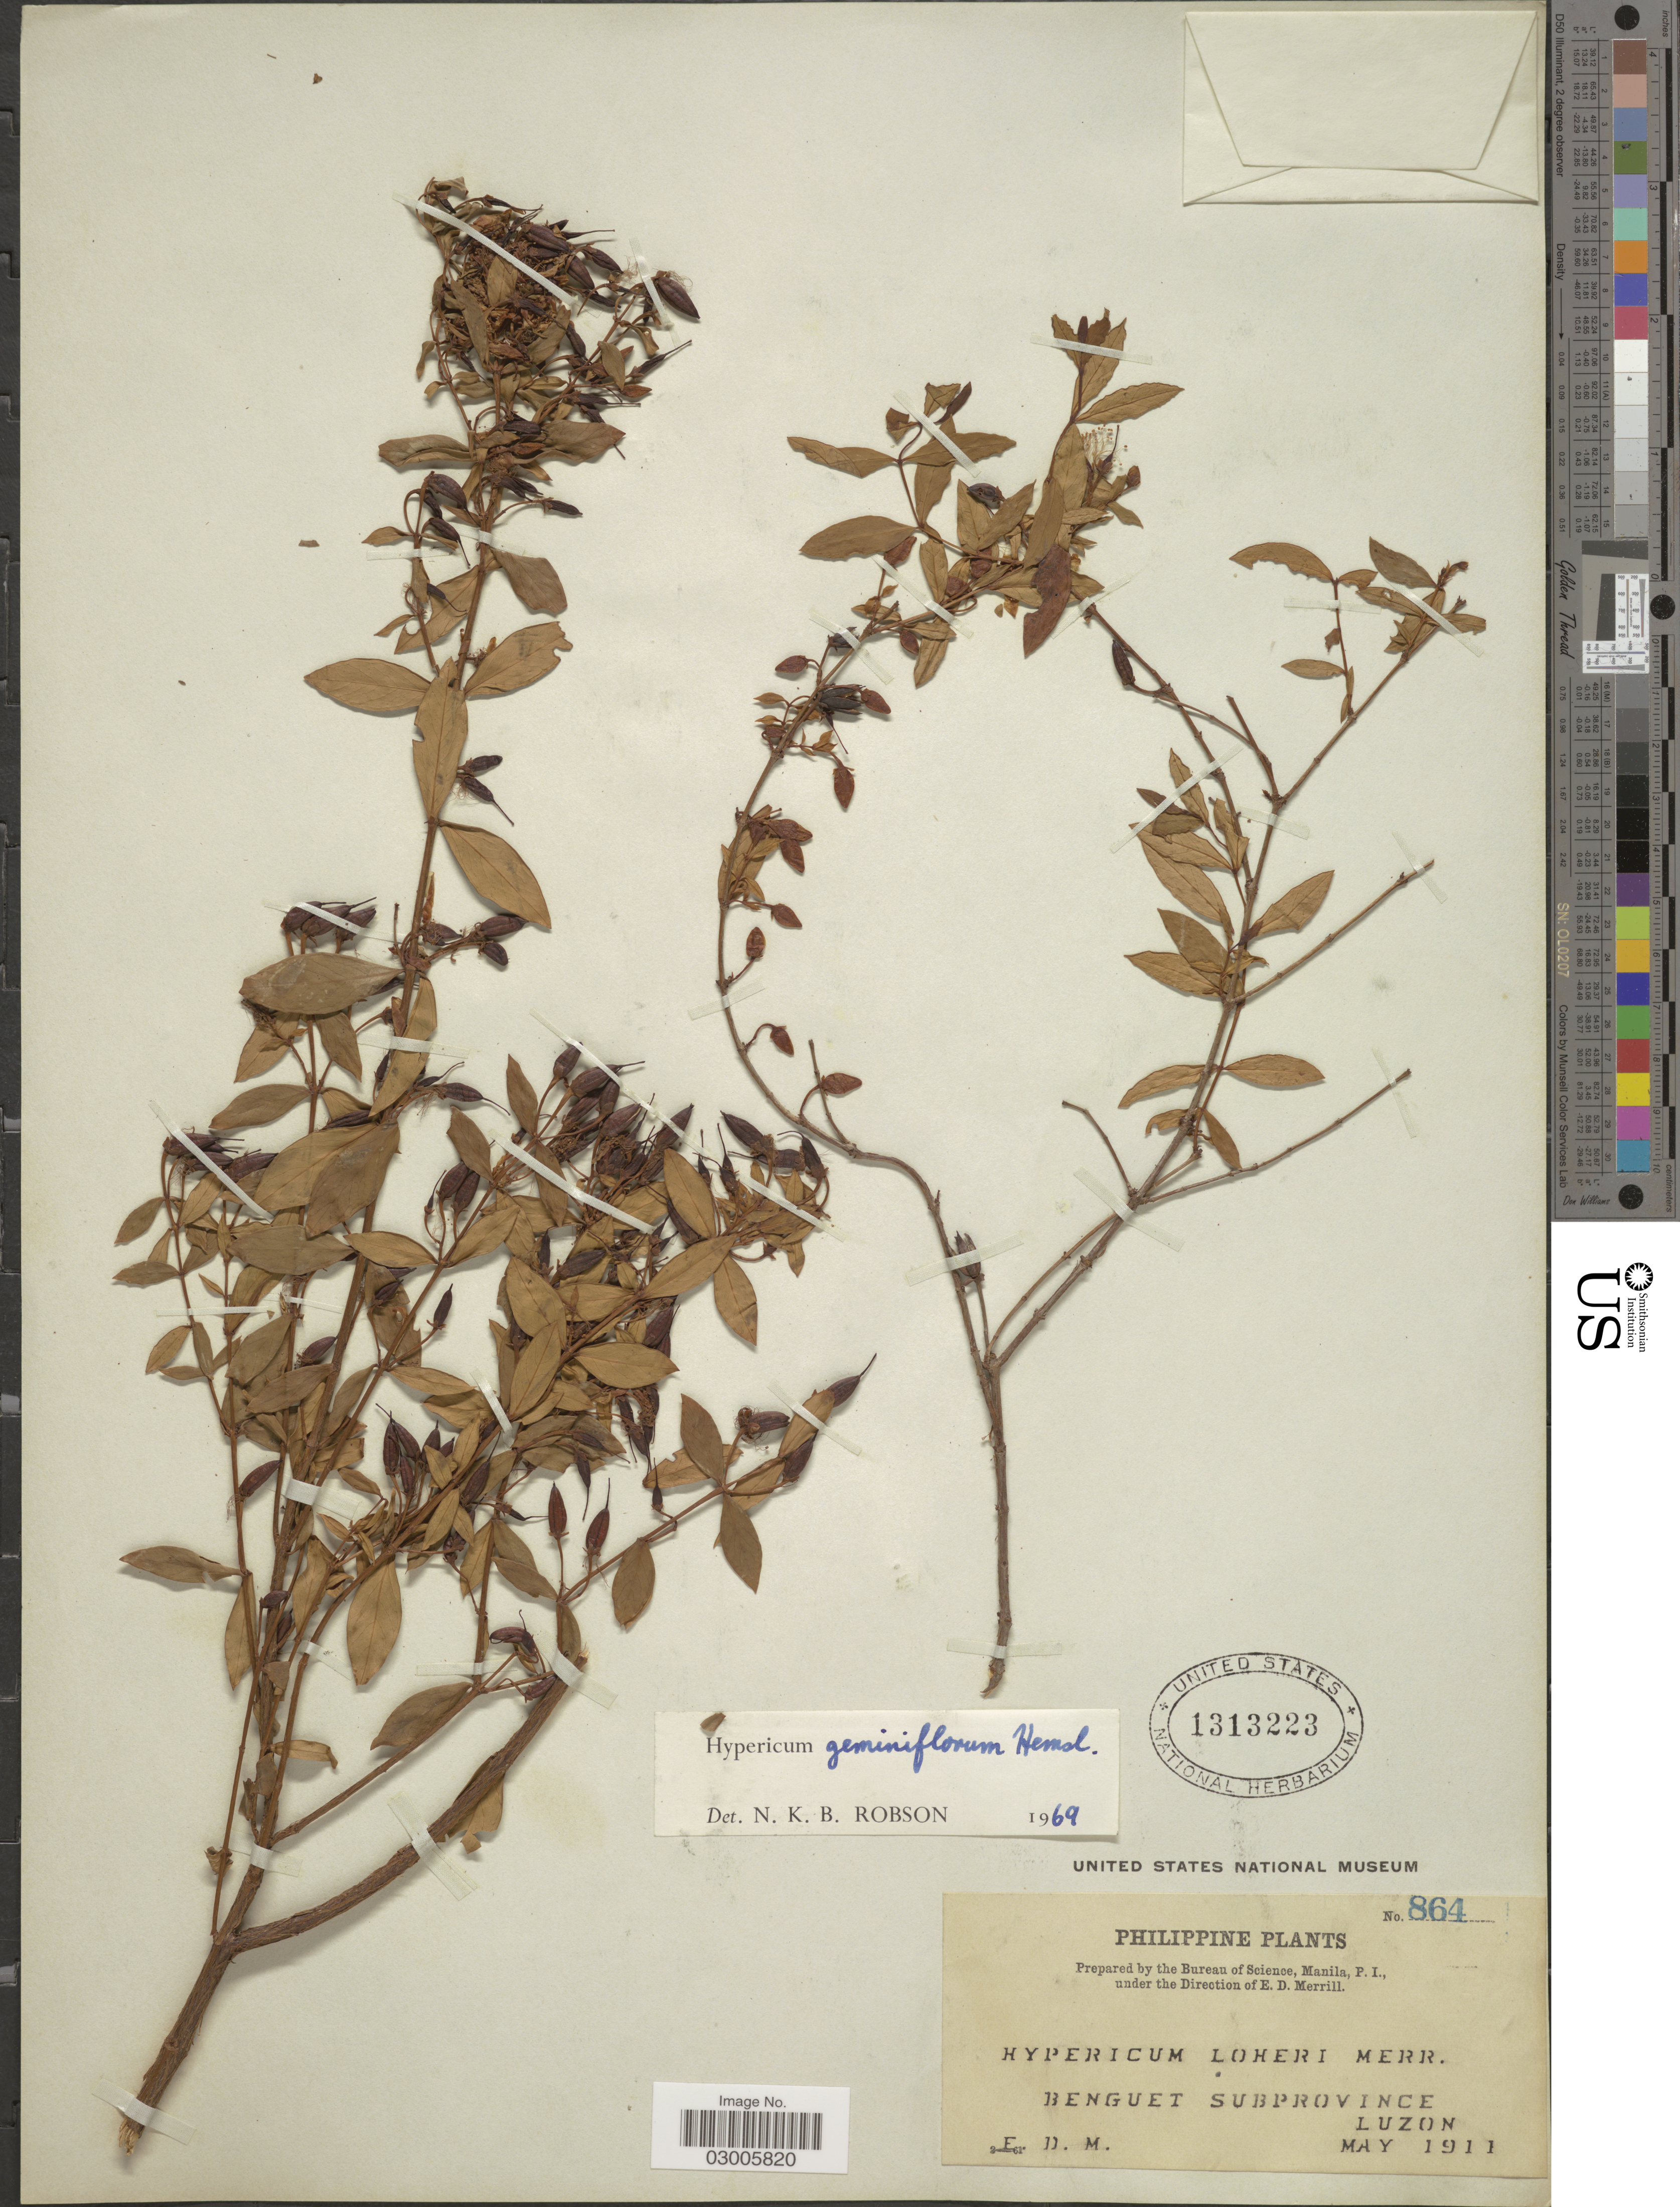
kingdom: Plantae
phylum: Tracheophyta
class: Magnoliopsida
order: Malpighiales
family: Hypericaceae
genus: Hypericum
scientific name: Hypericum geminiflorum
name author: Hemsl.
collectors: E. D. Merrill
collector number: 864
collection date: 1911-05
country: Philippines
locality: Benguet Subprovince, Luzon.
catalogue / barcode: US 1313223